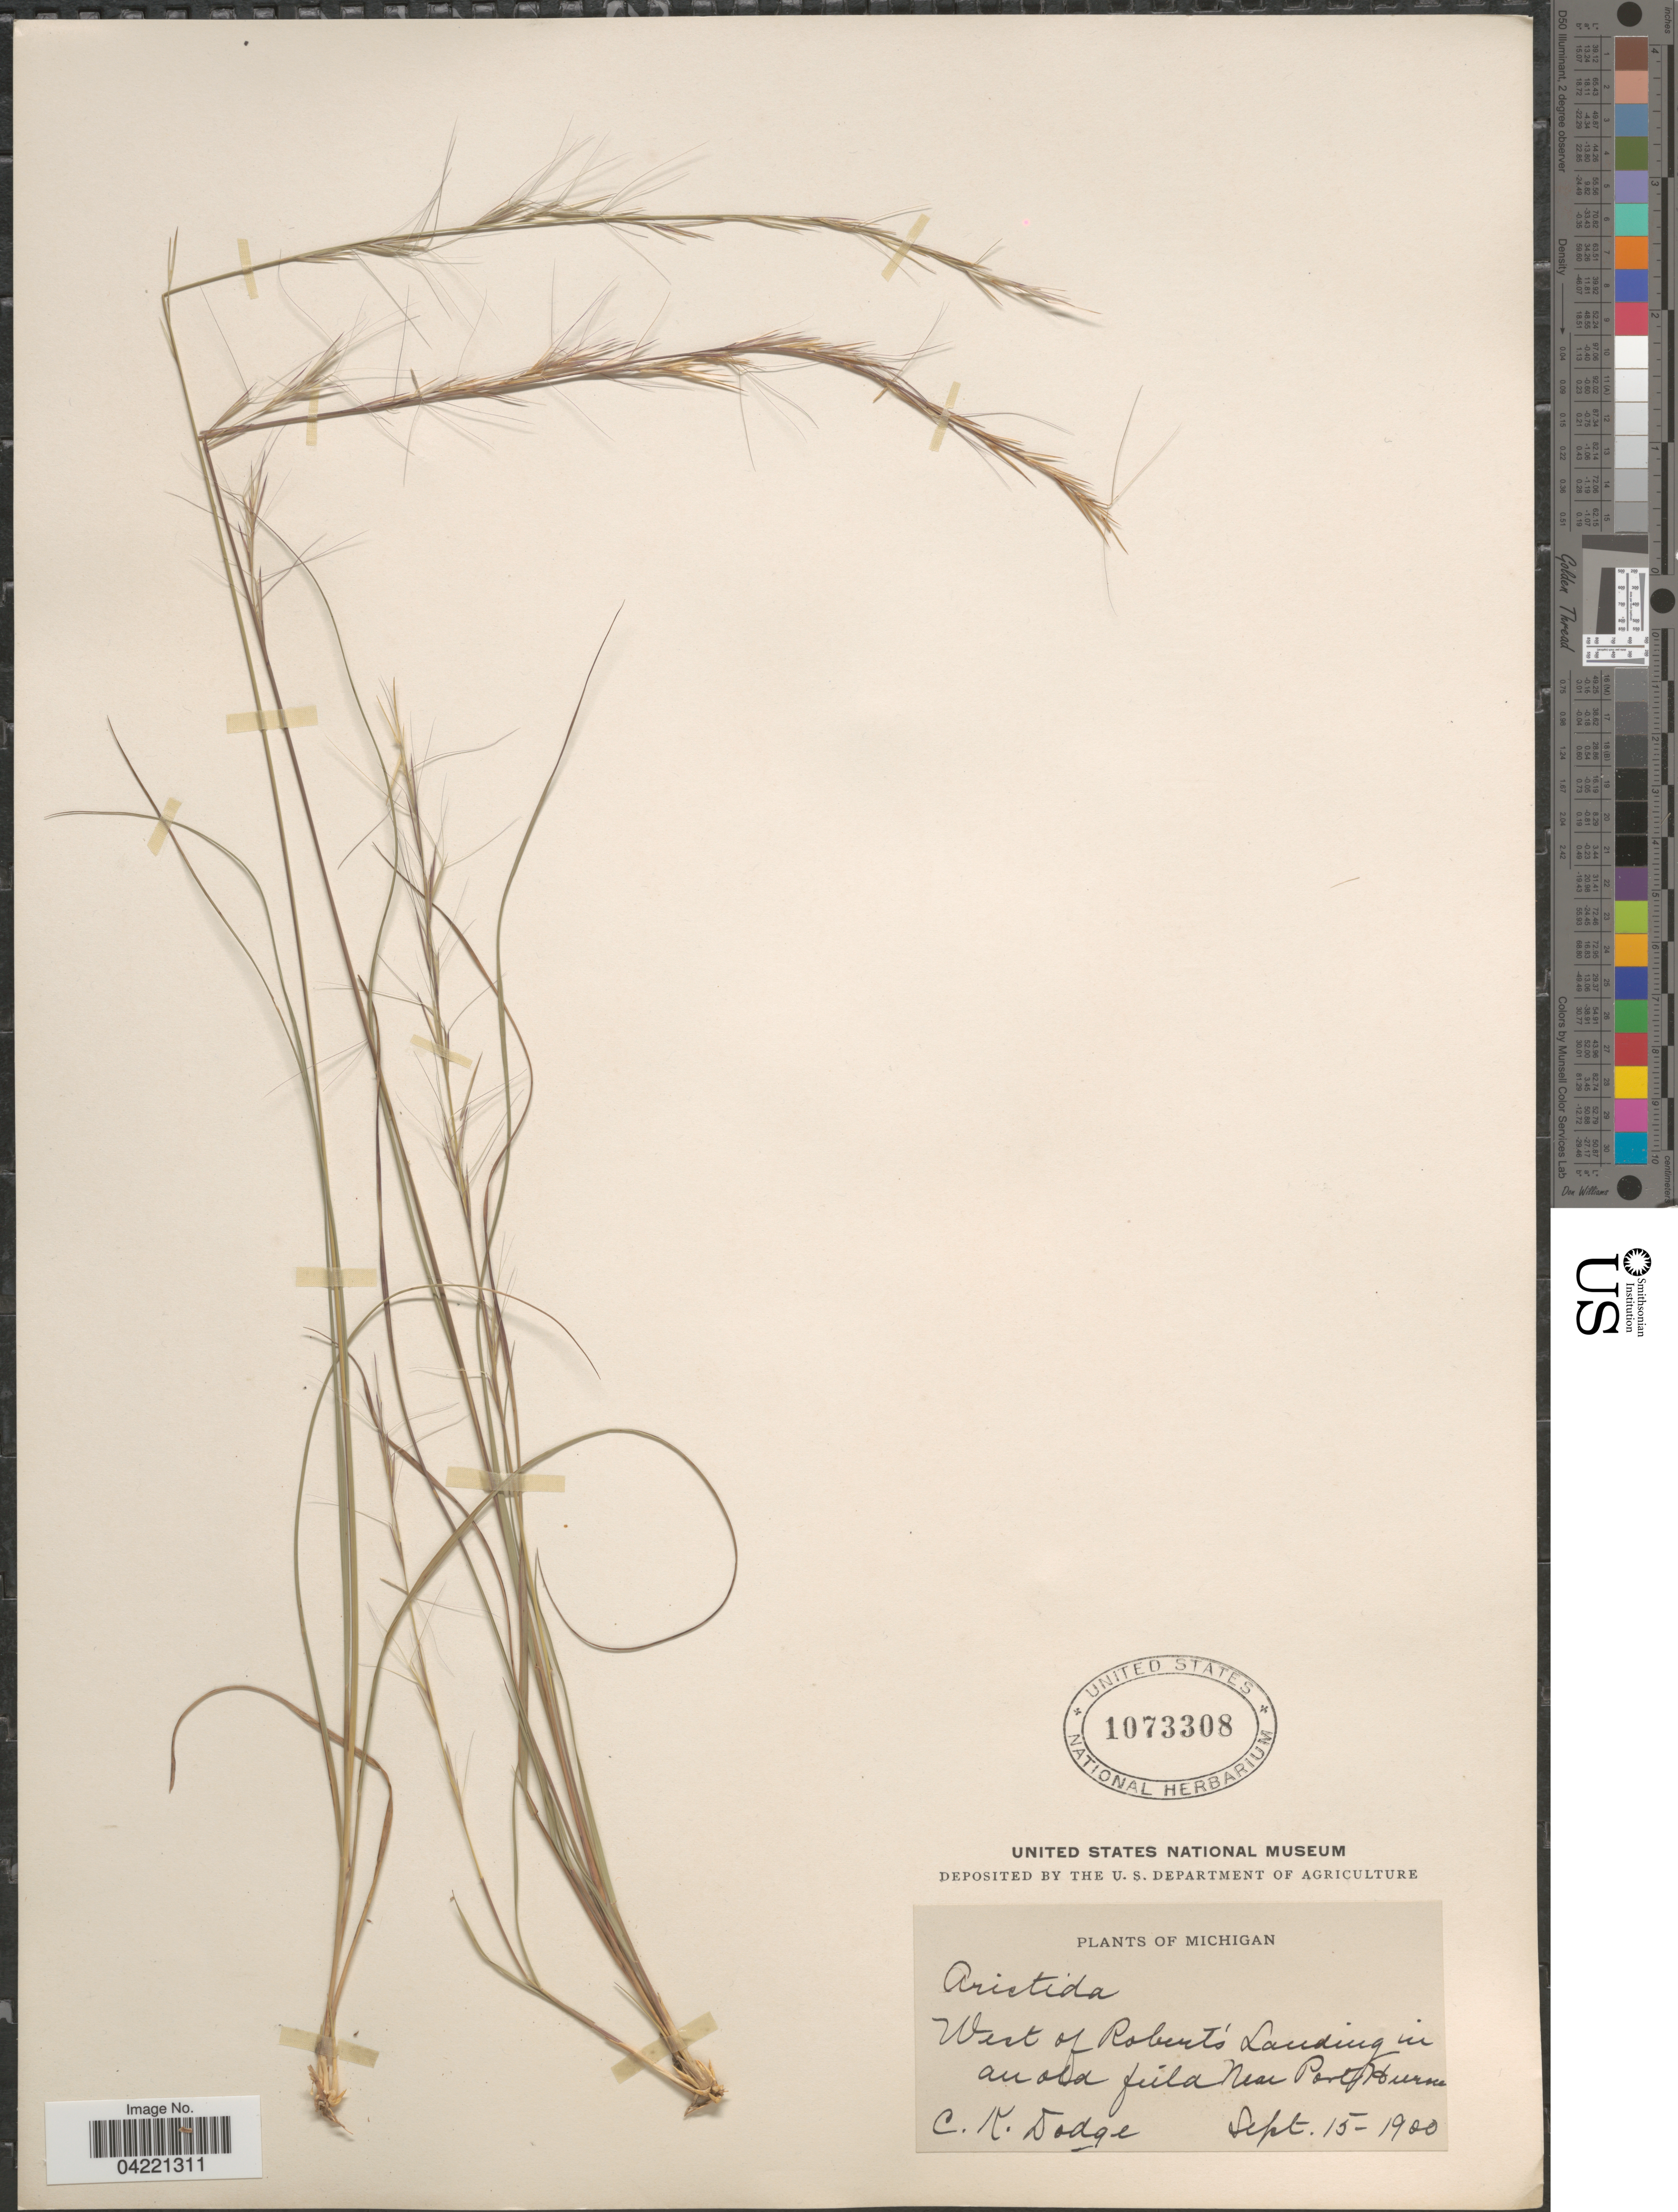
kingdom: Plantae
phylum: Tracheophyta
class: Liliopsida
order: Poales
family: Poaceae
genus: Aristida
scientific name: Aristida purpurascens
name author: Poir.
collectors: C. Dodge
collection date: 1900-09-15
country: United States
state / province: Michigan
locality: West of Robert's Landing in an old field near Port Huron.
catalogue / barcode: US 1073308